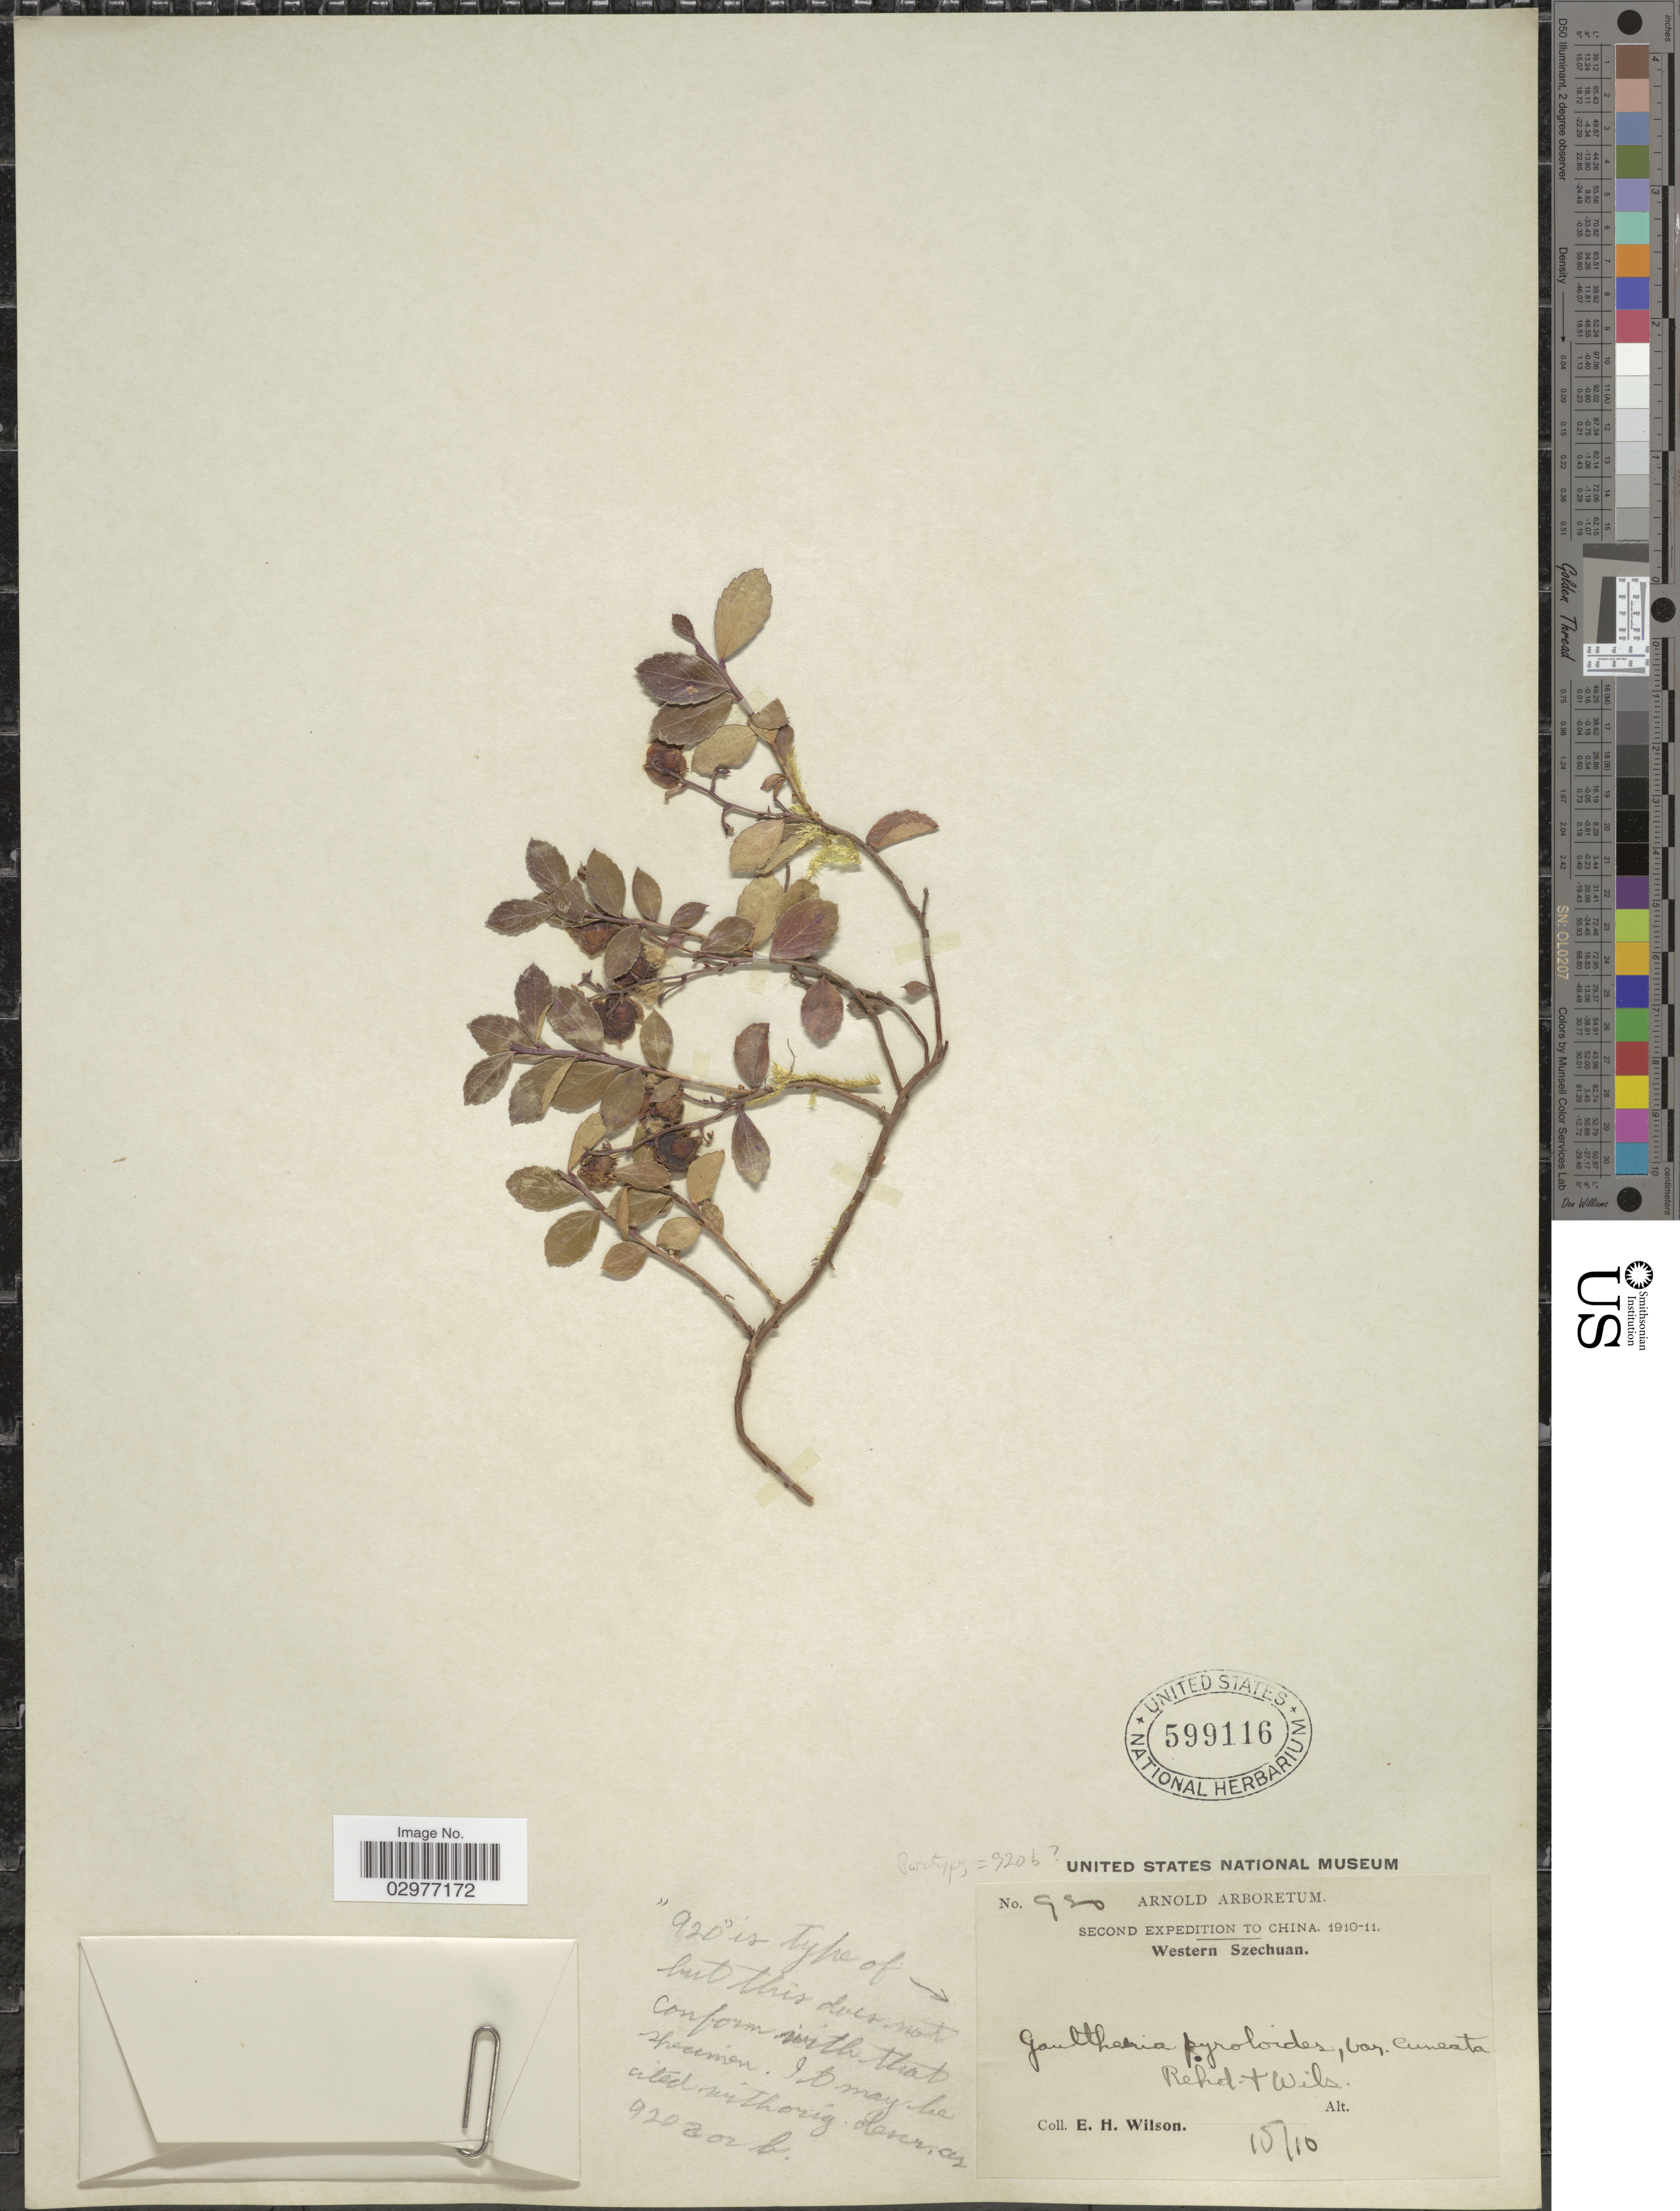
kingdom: Plantae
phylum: Tracheophyta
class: Magnoliopsida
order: Ericales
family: Ericaceae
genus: Gaultheria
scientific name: Gaultheria pyroloides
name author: Hook. f. & Thomson ex Miq.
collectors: E. Wilson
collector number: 920*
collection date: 1910-10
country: China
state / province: Sichuan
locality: Western Szechuan.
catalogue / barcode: US 599116